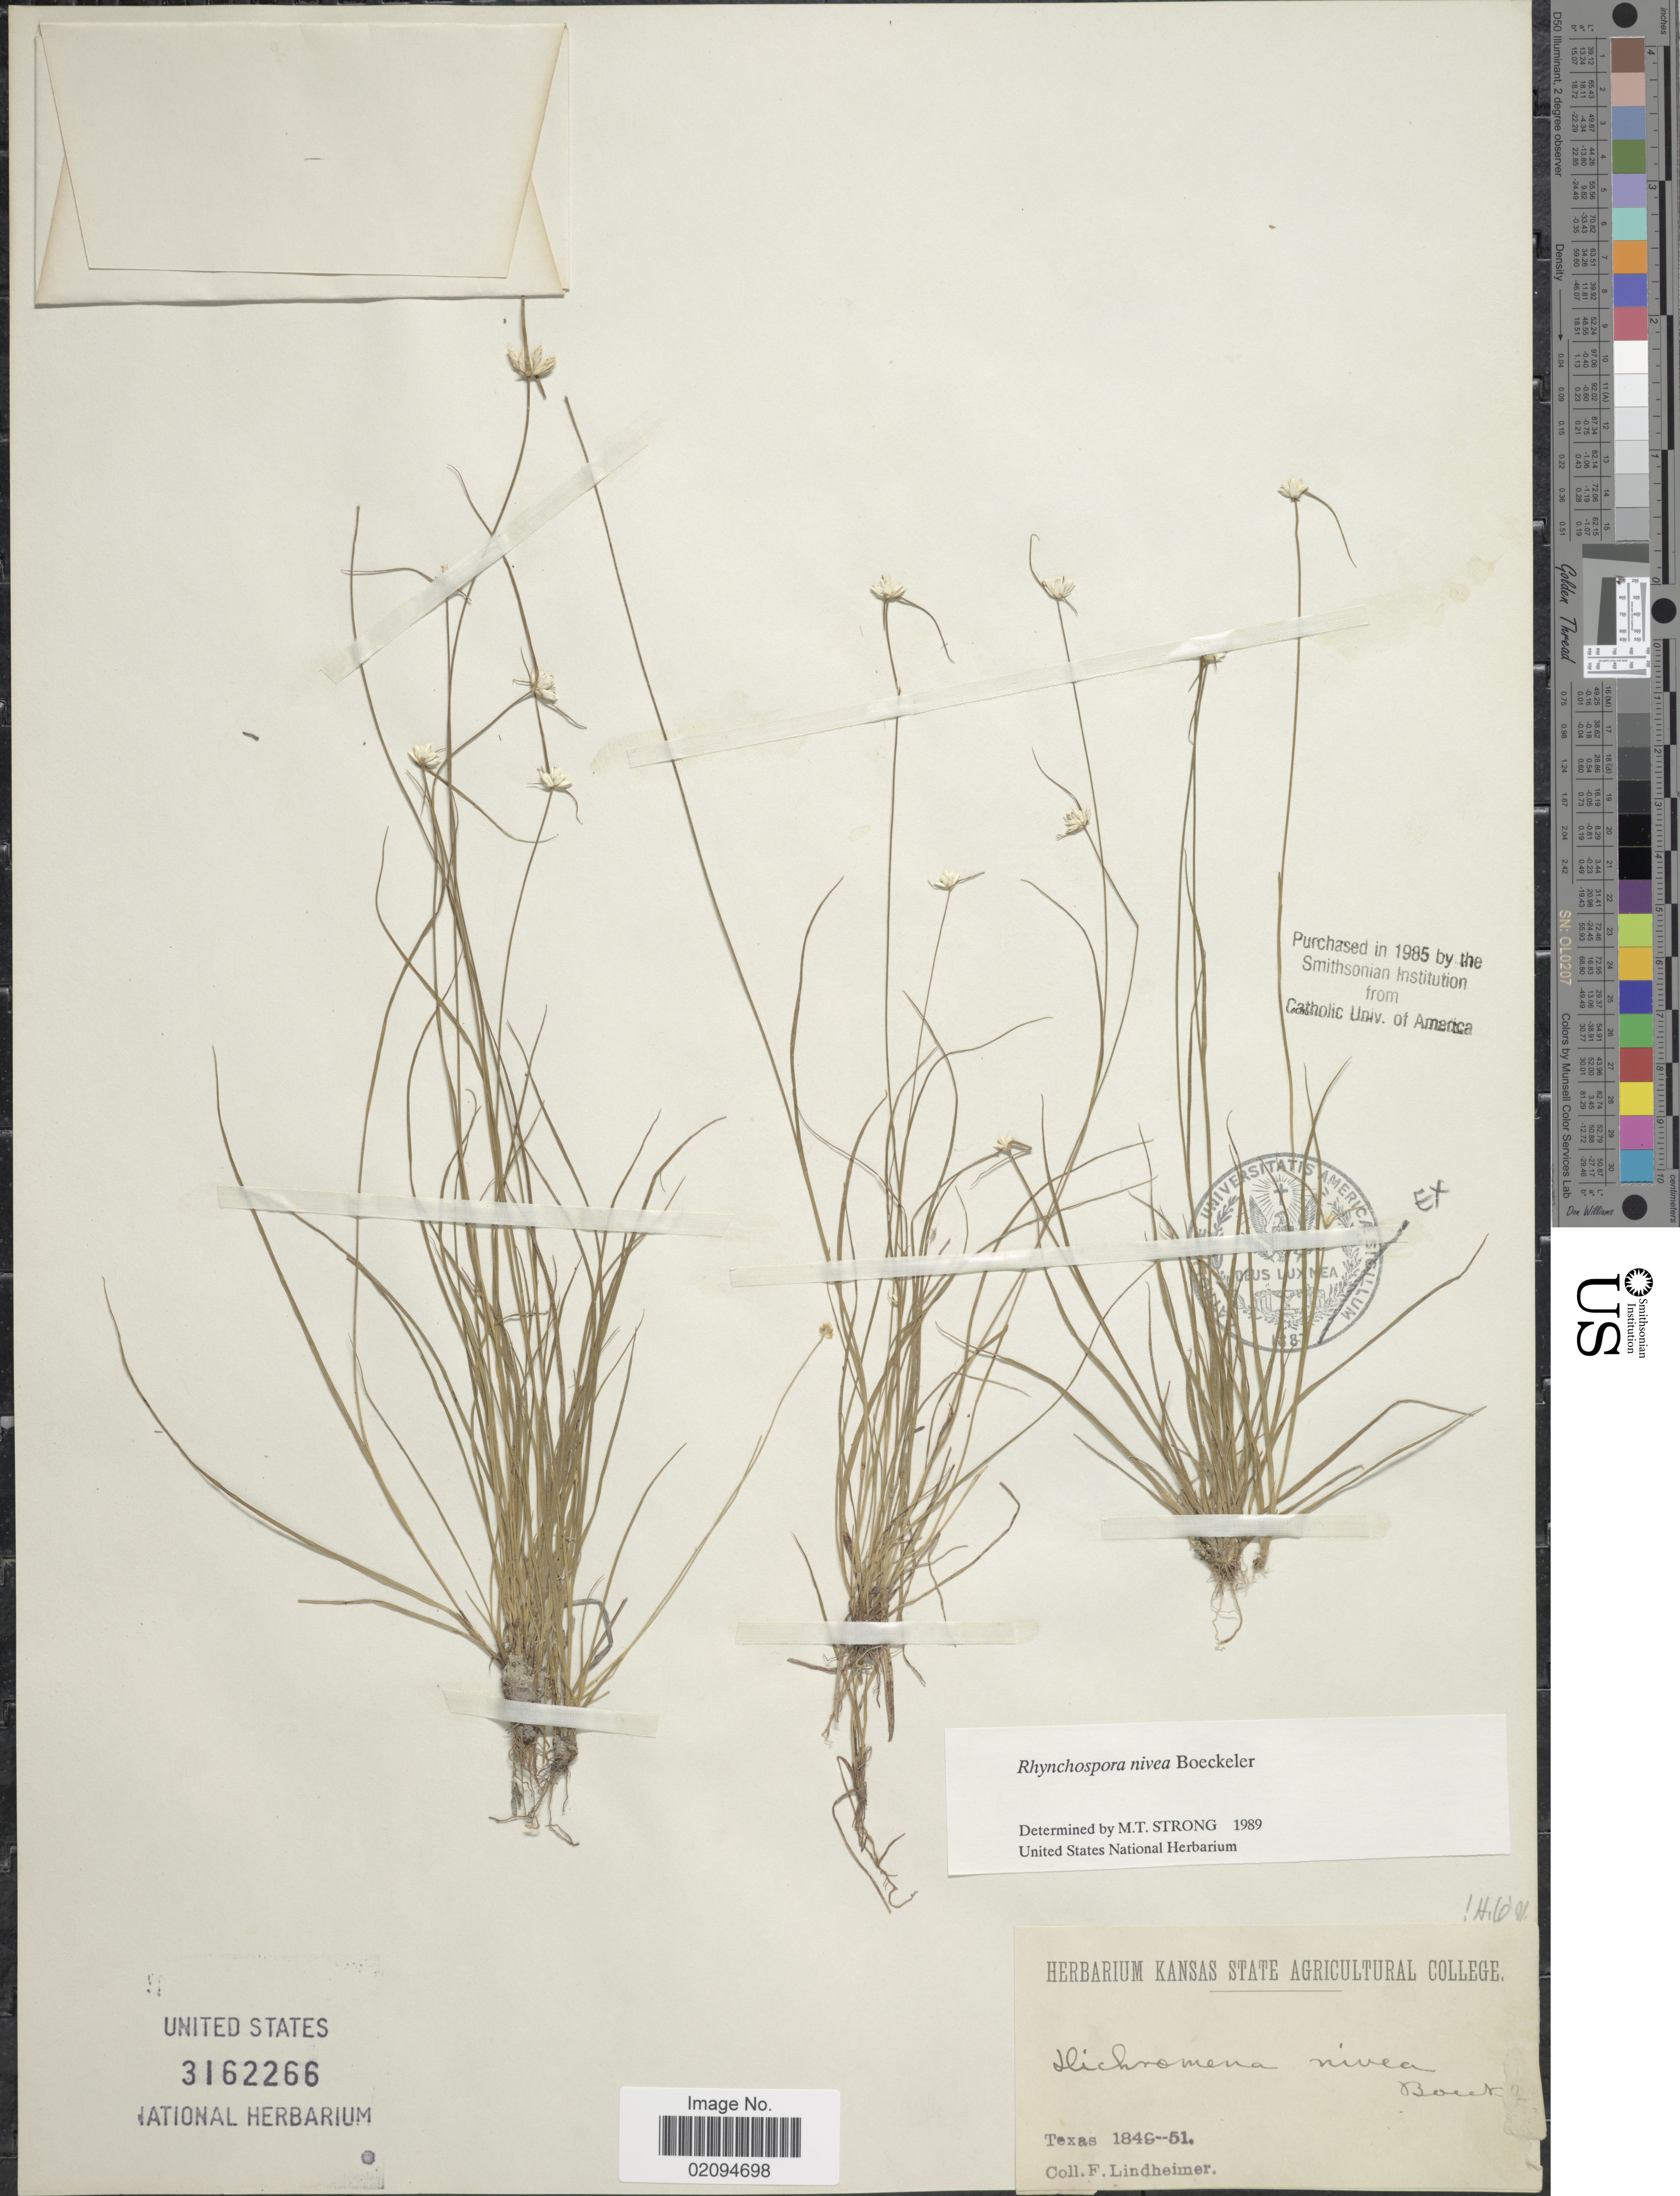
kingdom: Plantae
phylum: Tracheophyta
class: Liliopsida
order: Poales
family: Cyperaceae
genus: Rhynchospora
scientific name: Rhynchospora nivea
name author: Boeckeler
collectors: F. Lindheimer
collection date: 1846/1851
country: United States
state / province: Texas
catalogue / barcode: US 3162266